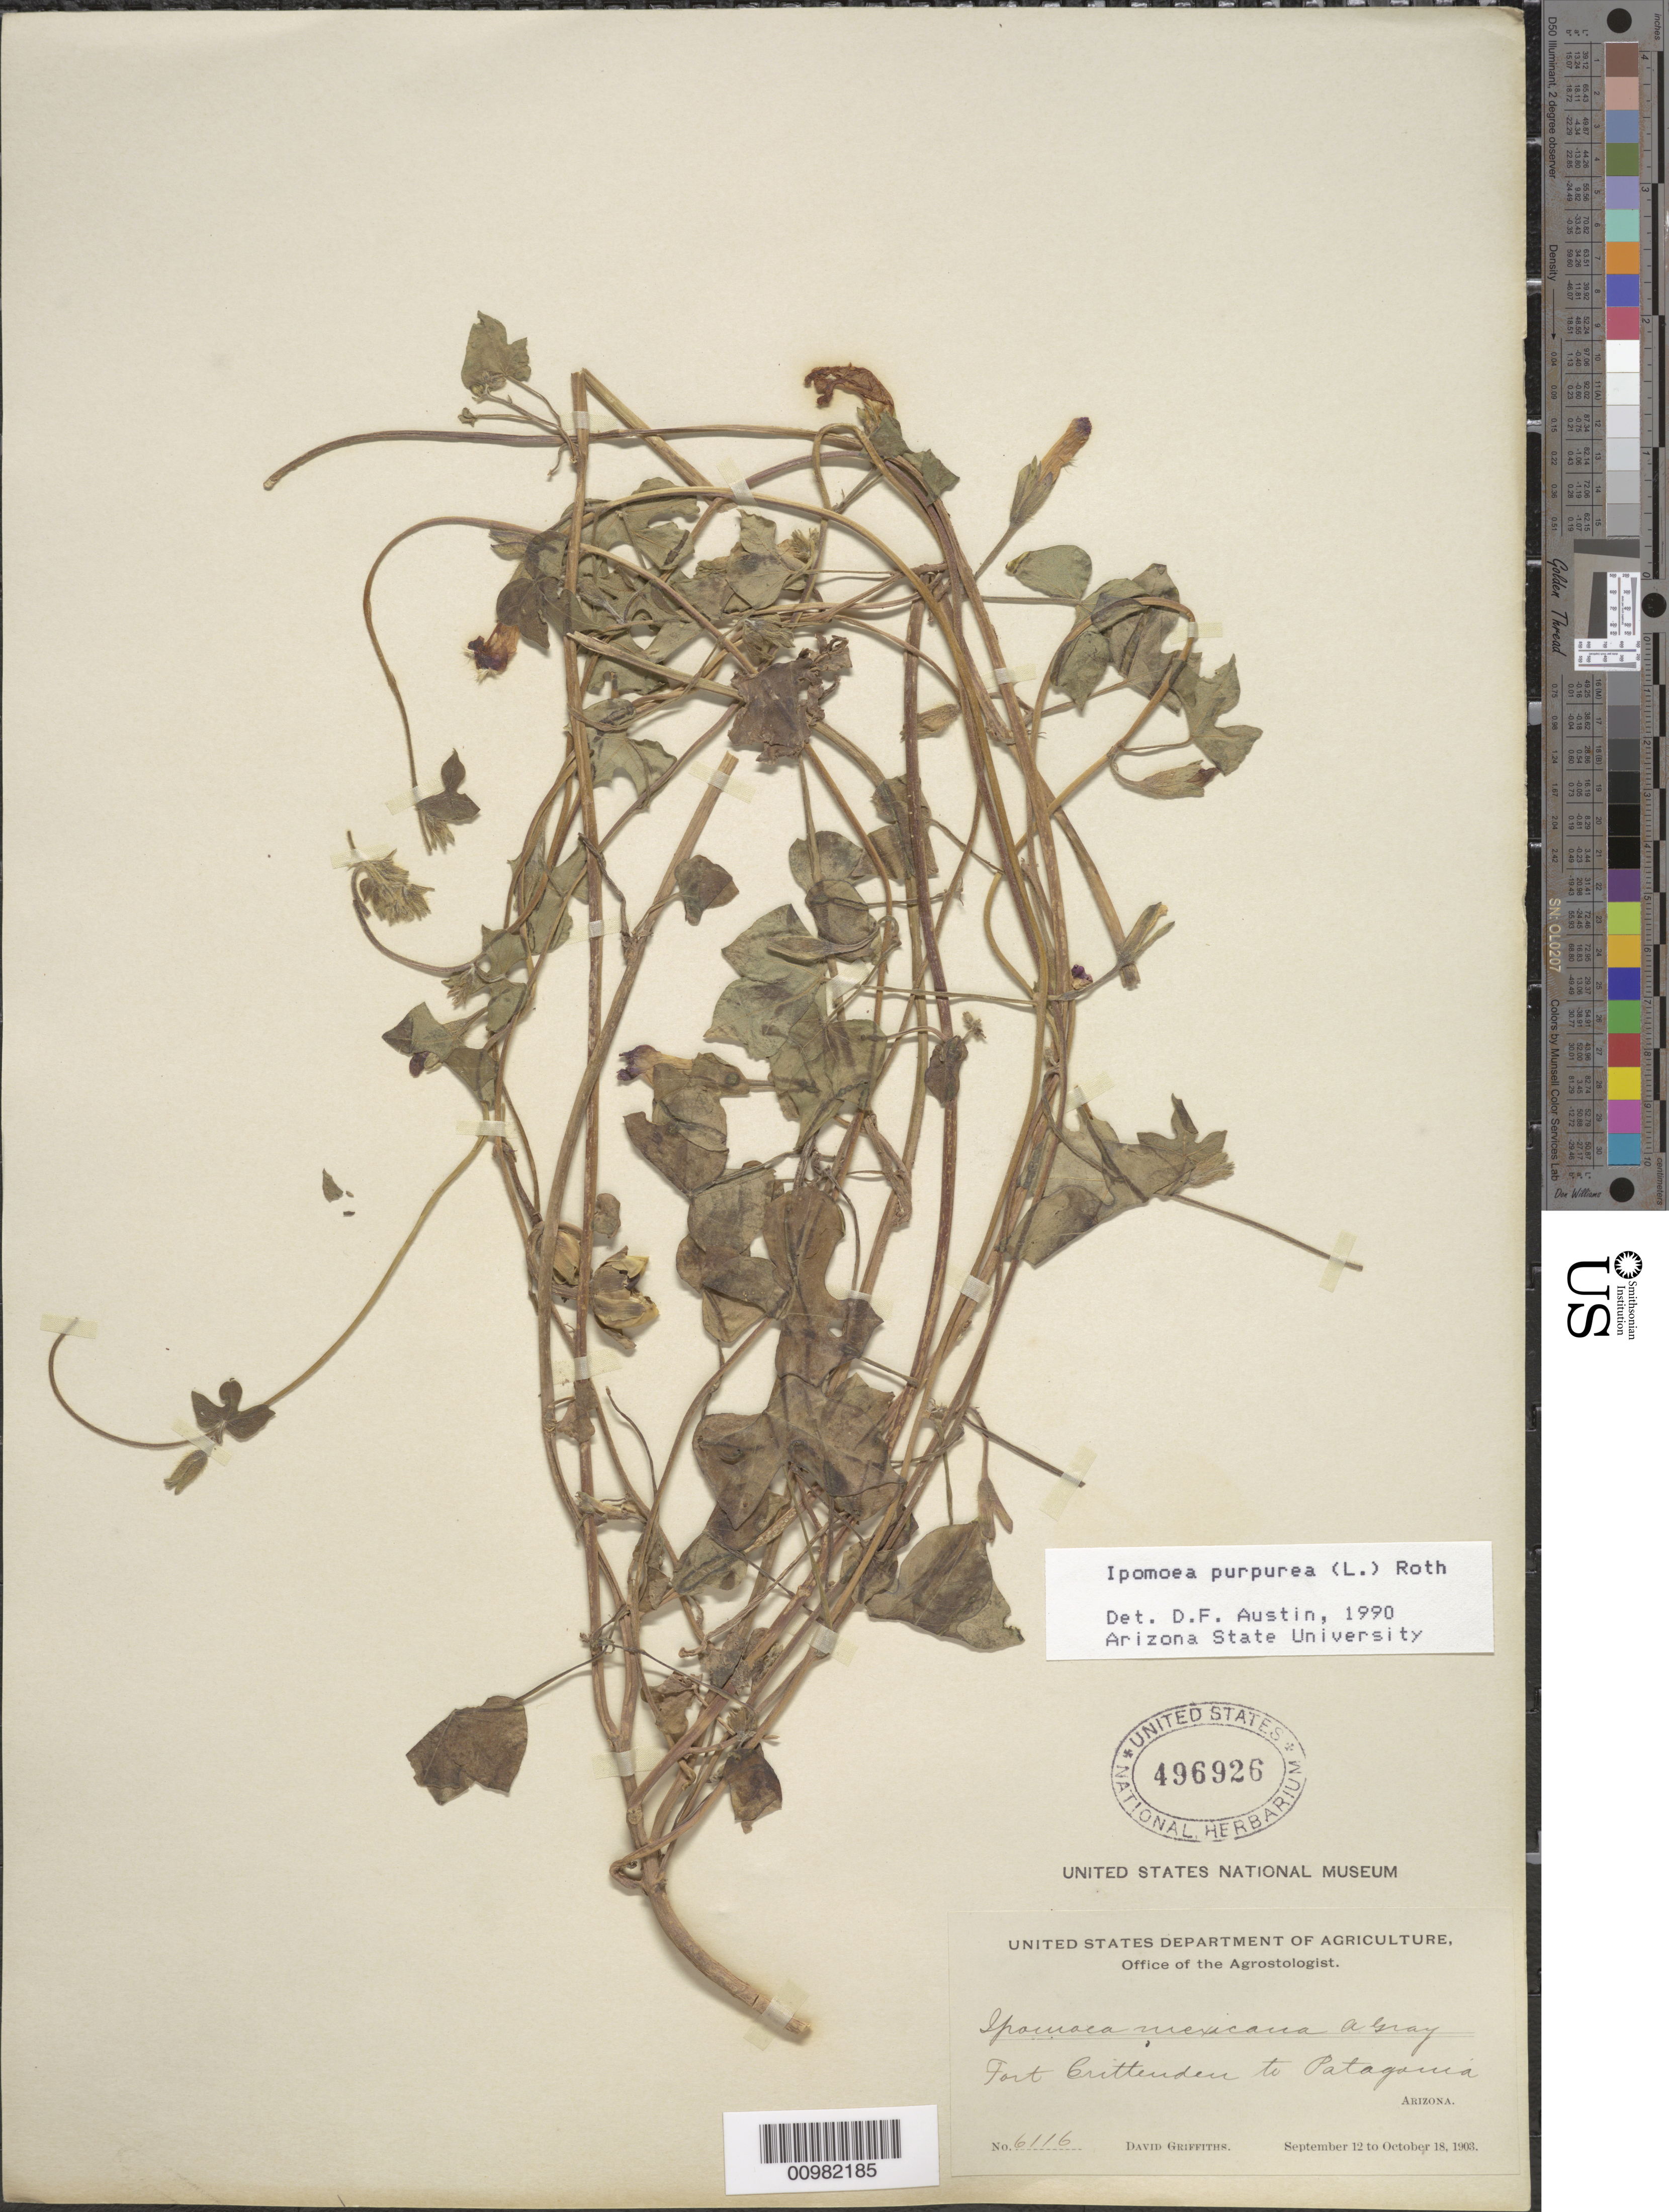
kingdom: Plantae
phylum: Tracheophyta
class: Magnoliopsida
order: Solanales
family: Convolvulaceae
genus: Ipomoea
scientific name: Ipomoea purpurea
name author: (L.) Roth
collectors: D. Griffiths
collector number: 6116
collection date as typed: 12 Sep 1903 to 18 Oct 1903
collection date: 1903-09-12/1903-10-18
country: United States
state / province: Arizona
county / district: Santa Cruz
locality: Fort Grittenden to Patagonia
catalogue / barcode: US 496926